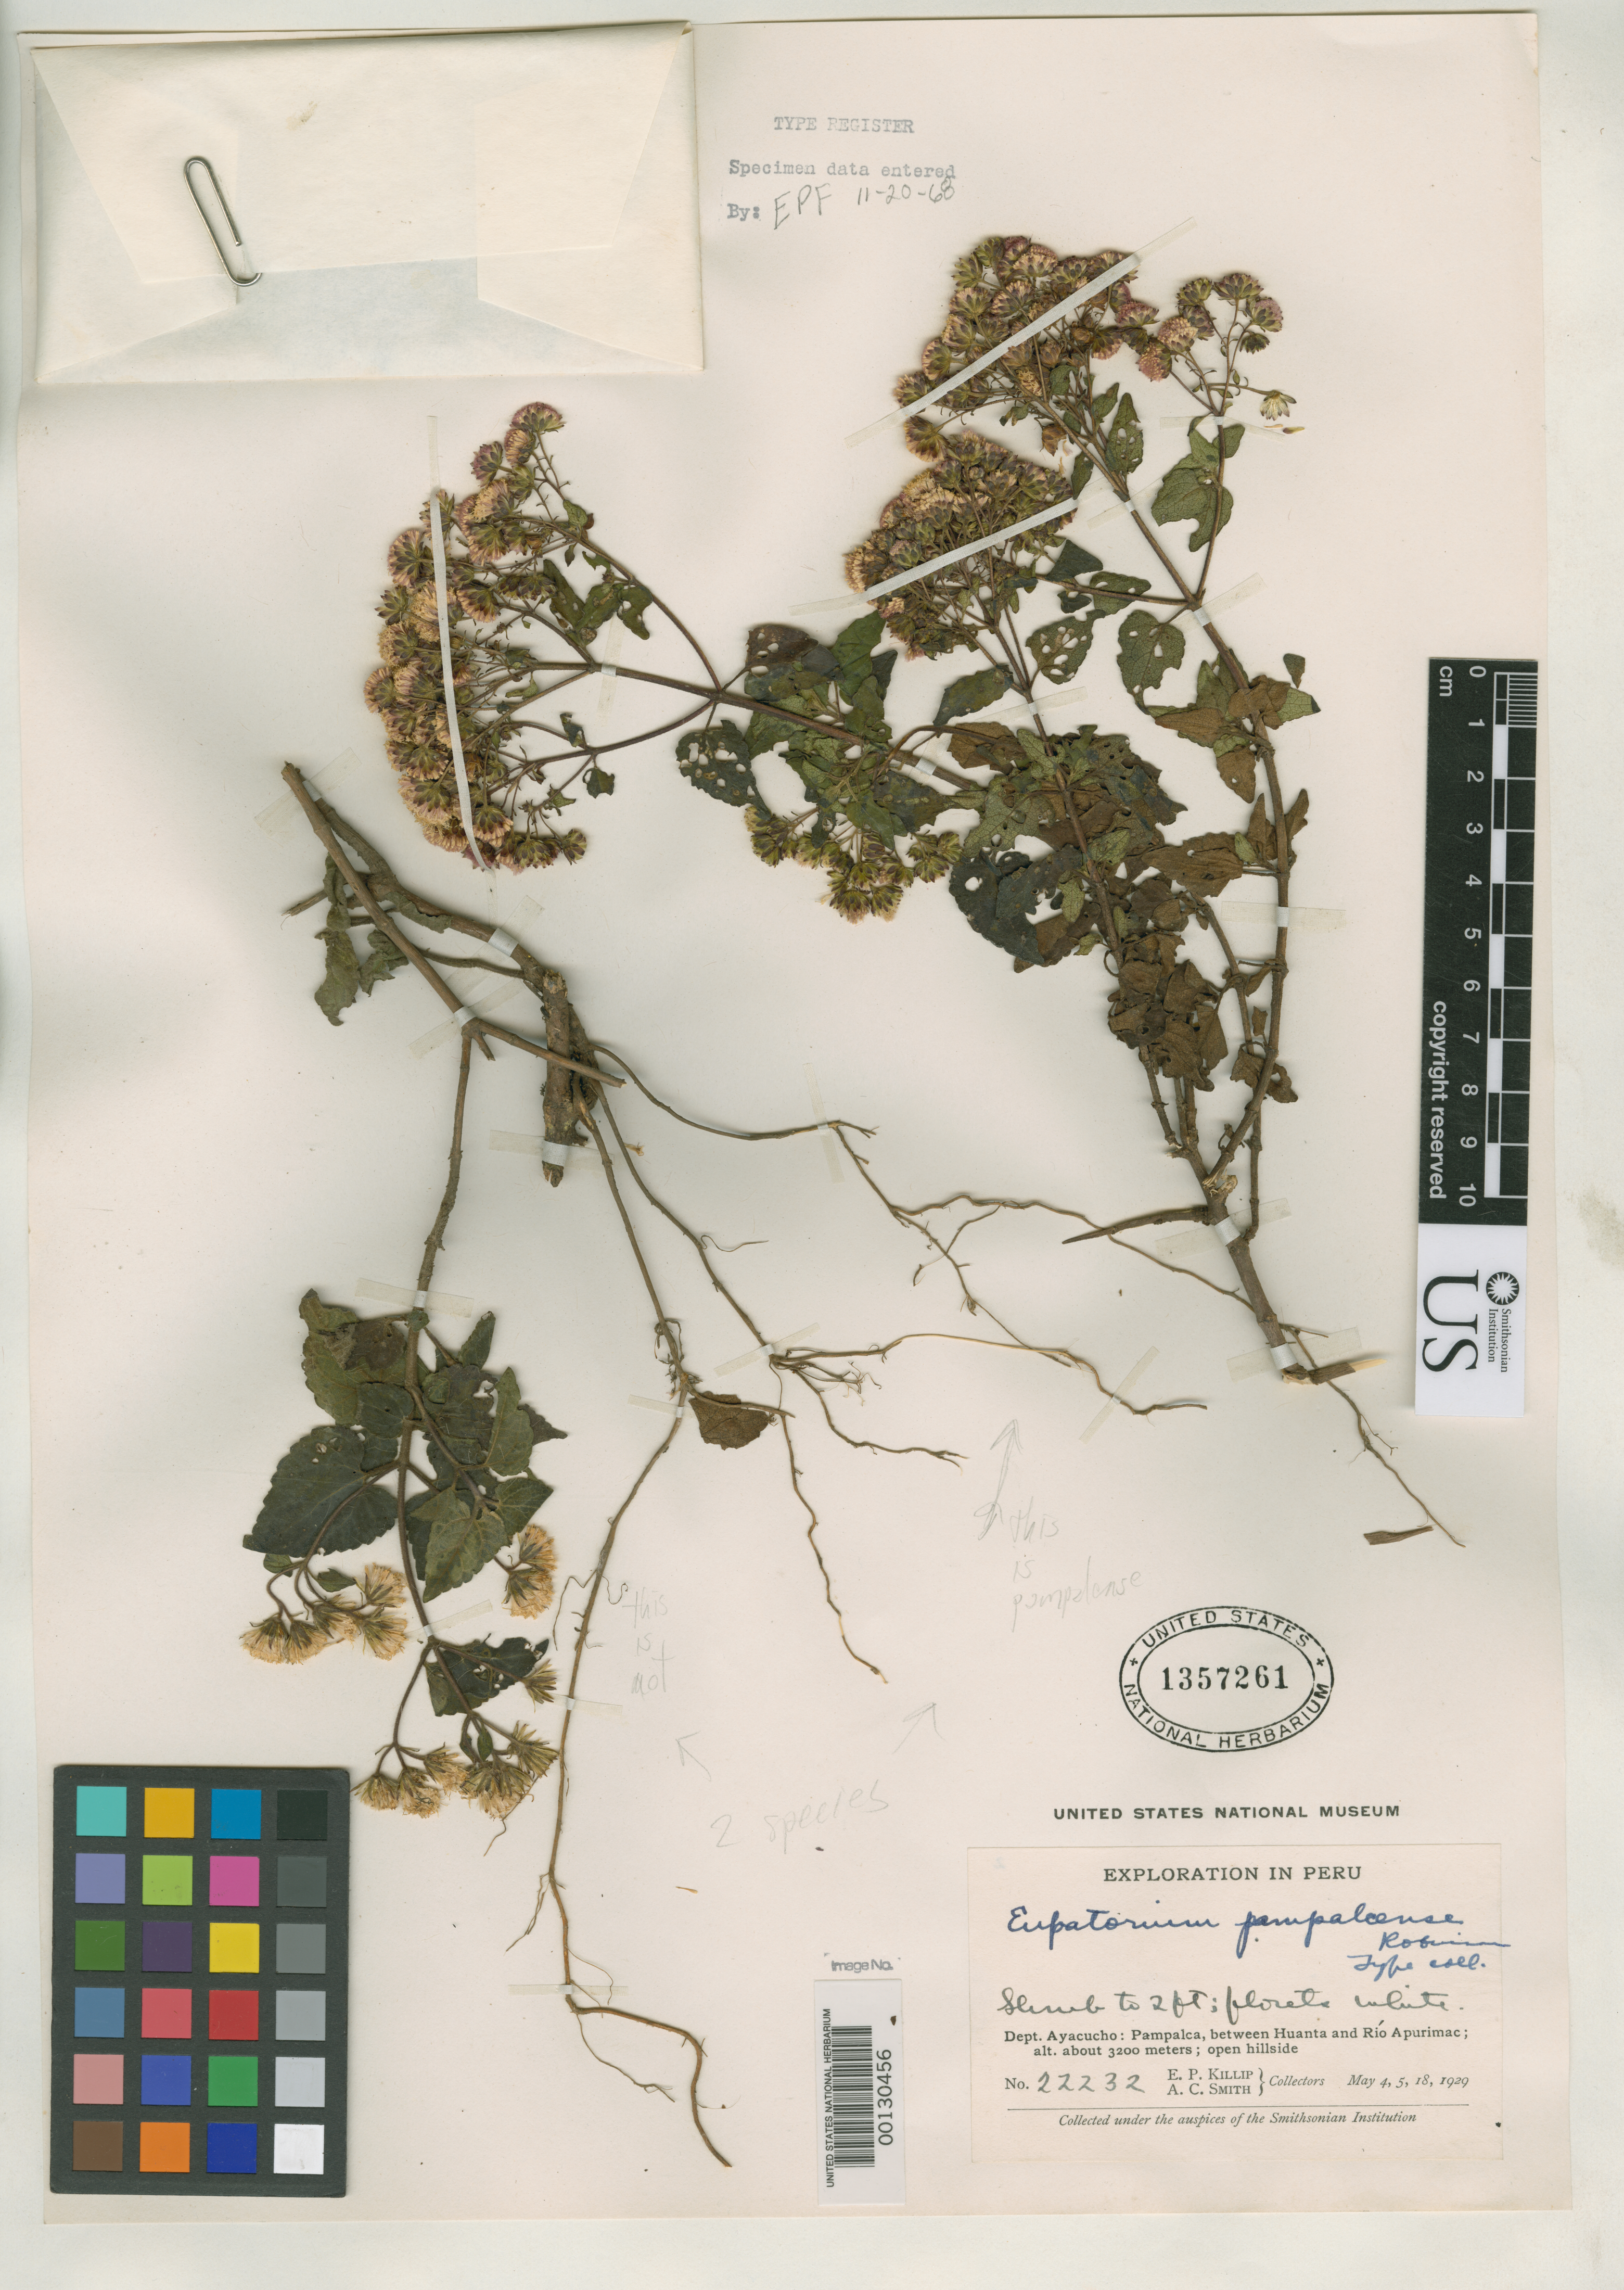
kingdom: Plantae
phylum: Tracheophyta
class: Magnoliopsida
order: Asterales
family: Asteraceae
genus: Eupatorium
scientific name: Eupatorium pampalcense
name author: B.L. Rob.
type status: Isotype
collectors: E. P. Killip & A. C. Smith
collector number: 22232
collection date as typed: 04 May 1929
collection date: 1929-05-04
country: Peru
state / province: Ayacucho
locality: Pampalca, between Huanta and Río Apurímac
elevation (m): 3200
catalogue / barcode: US 1357261